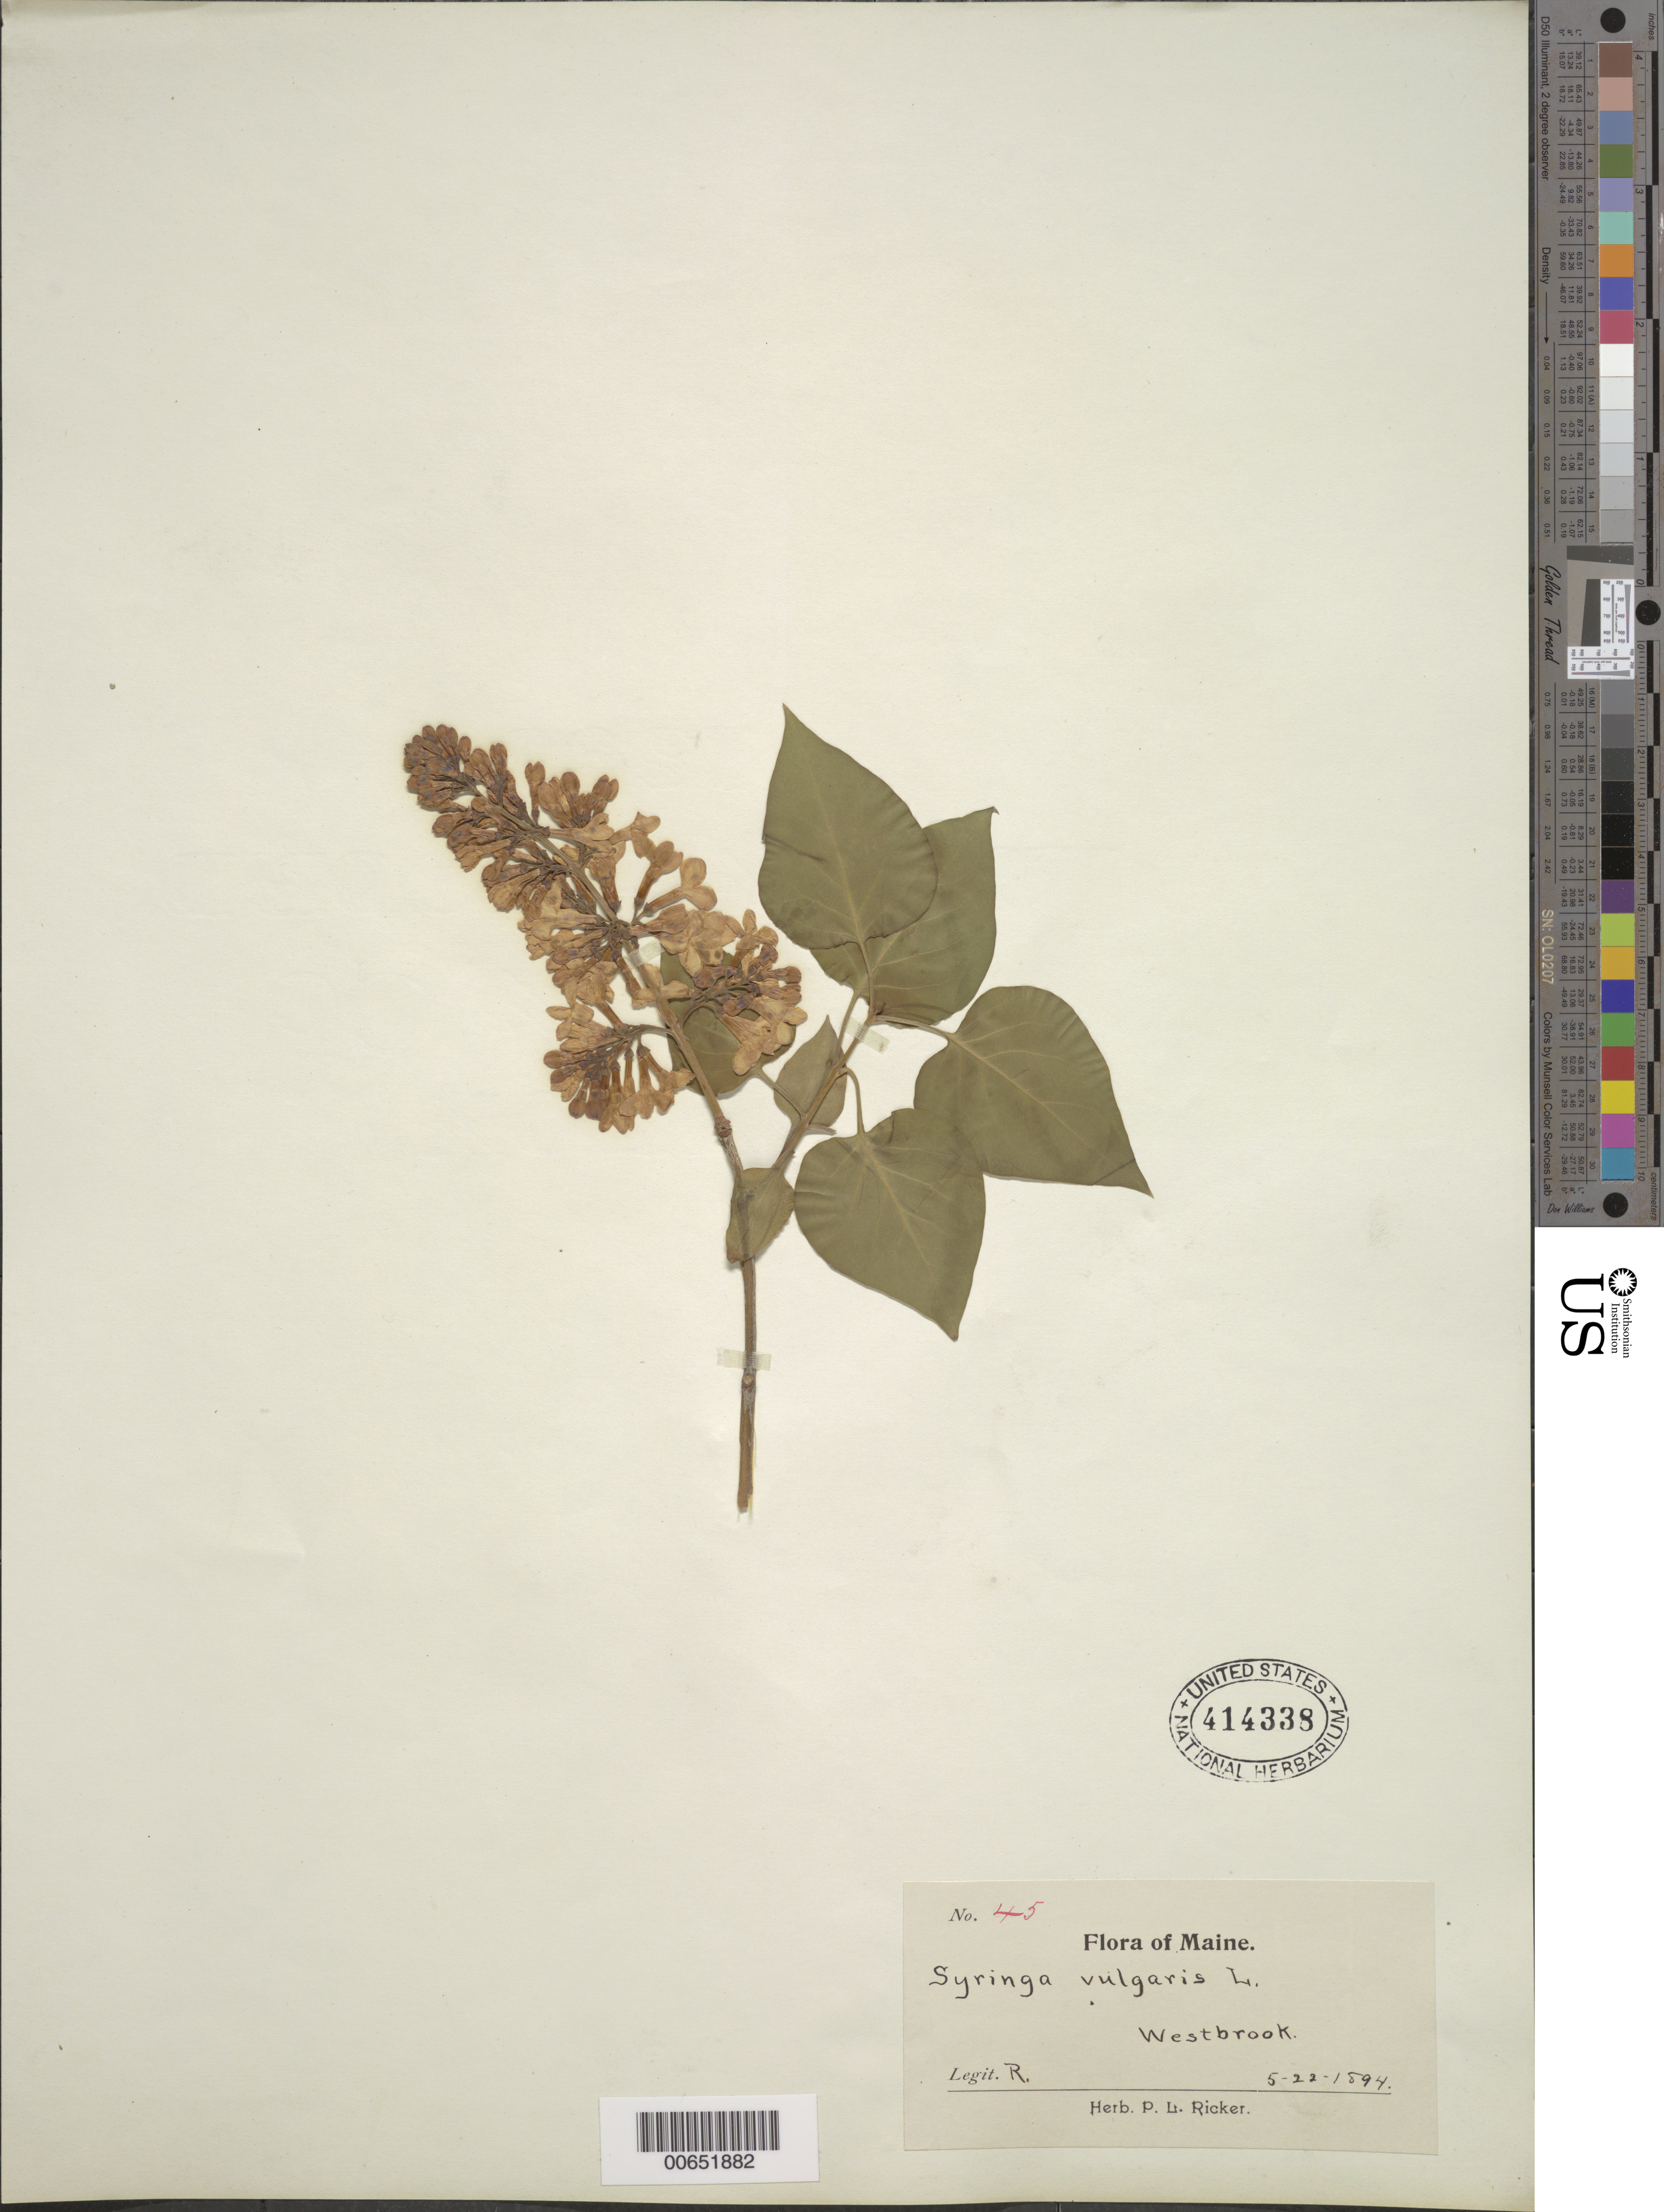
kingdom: Plantae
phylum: Tracheophyta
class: Magnoliopsida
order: Lamiales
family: Oleaceae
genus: Syringa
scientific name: Syringa vulgaris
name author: L.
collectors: P. Ricker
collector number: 5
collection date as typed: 22 May 1894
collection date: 1894-05-22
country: United States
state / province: Maine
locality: Westbrook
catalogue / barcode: US 414338